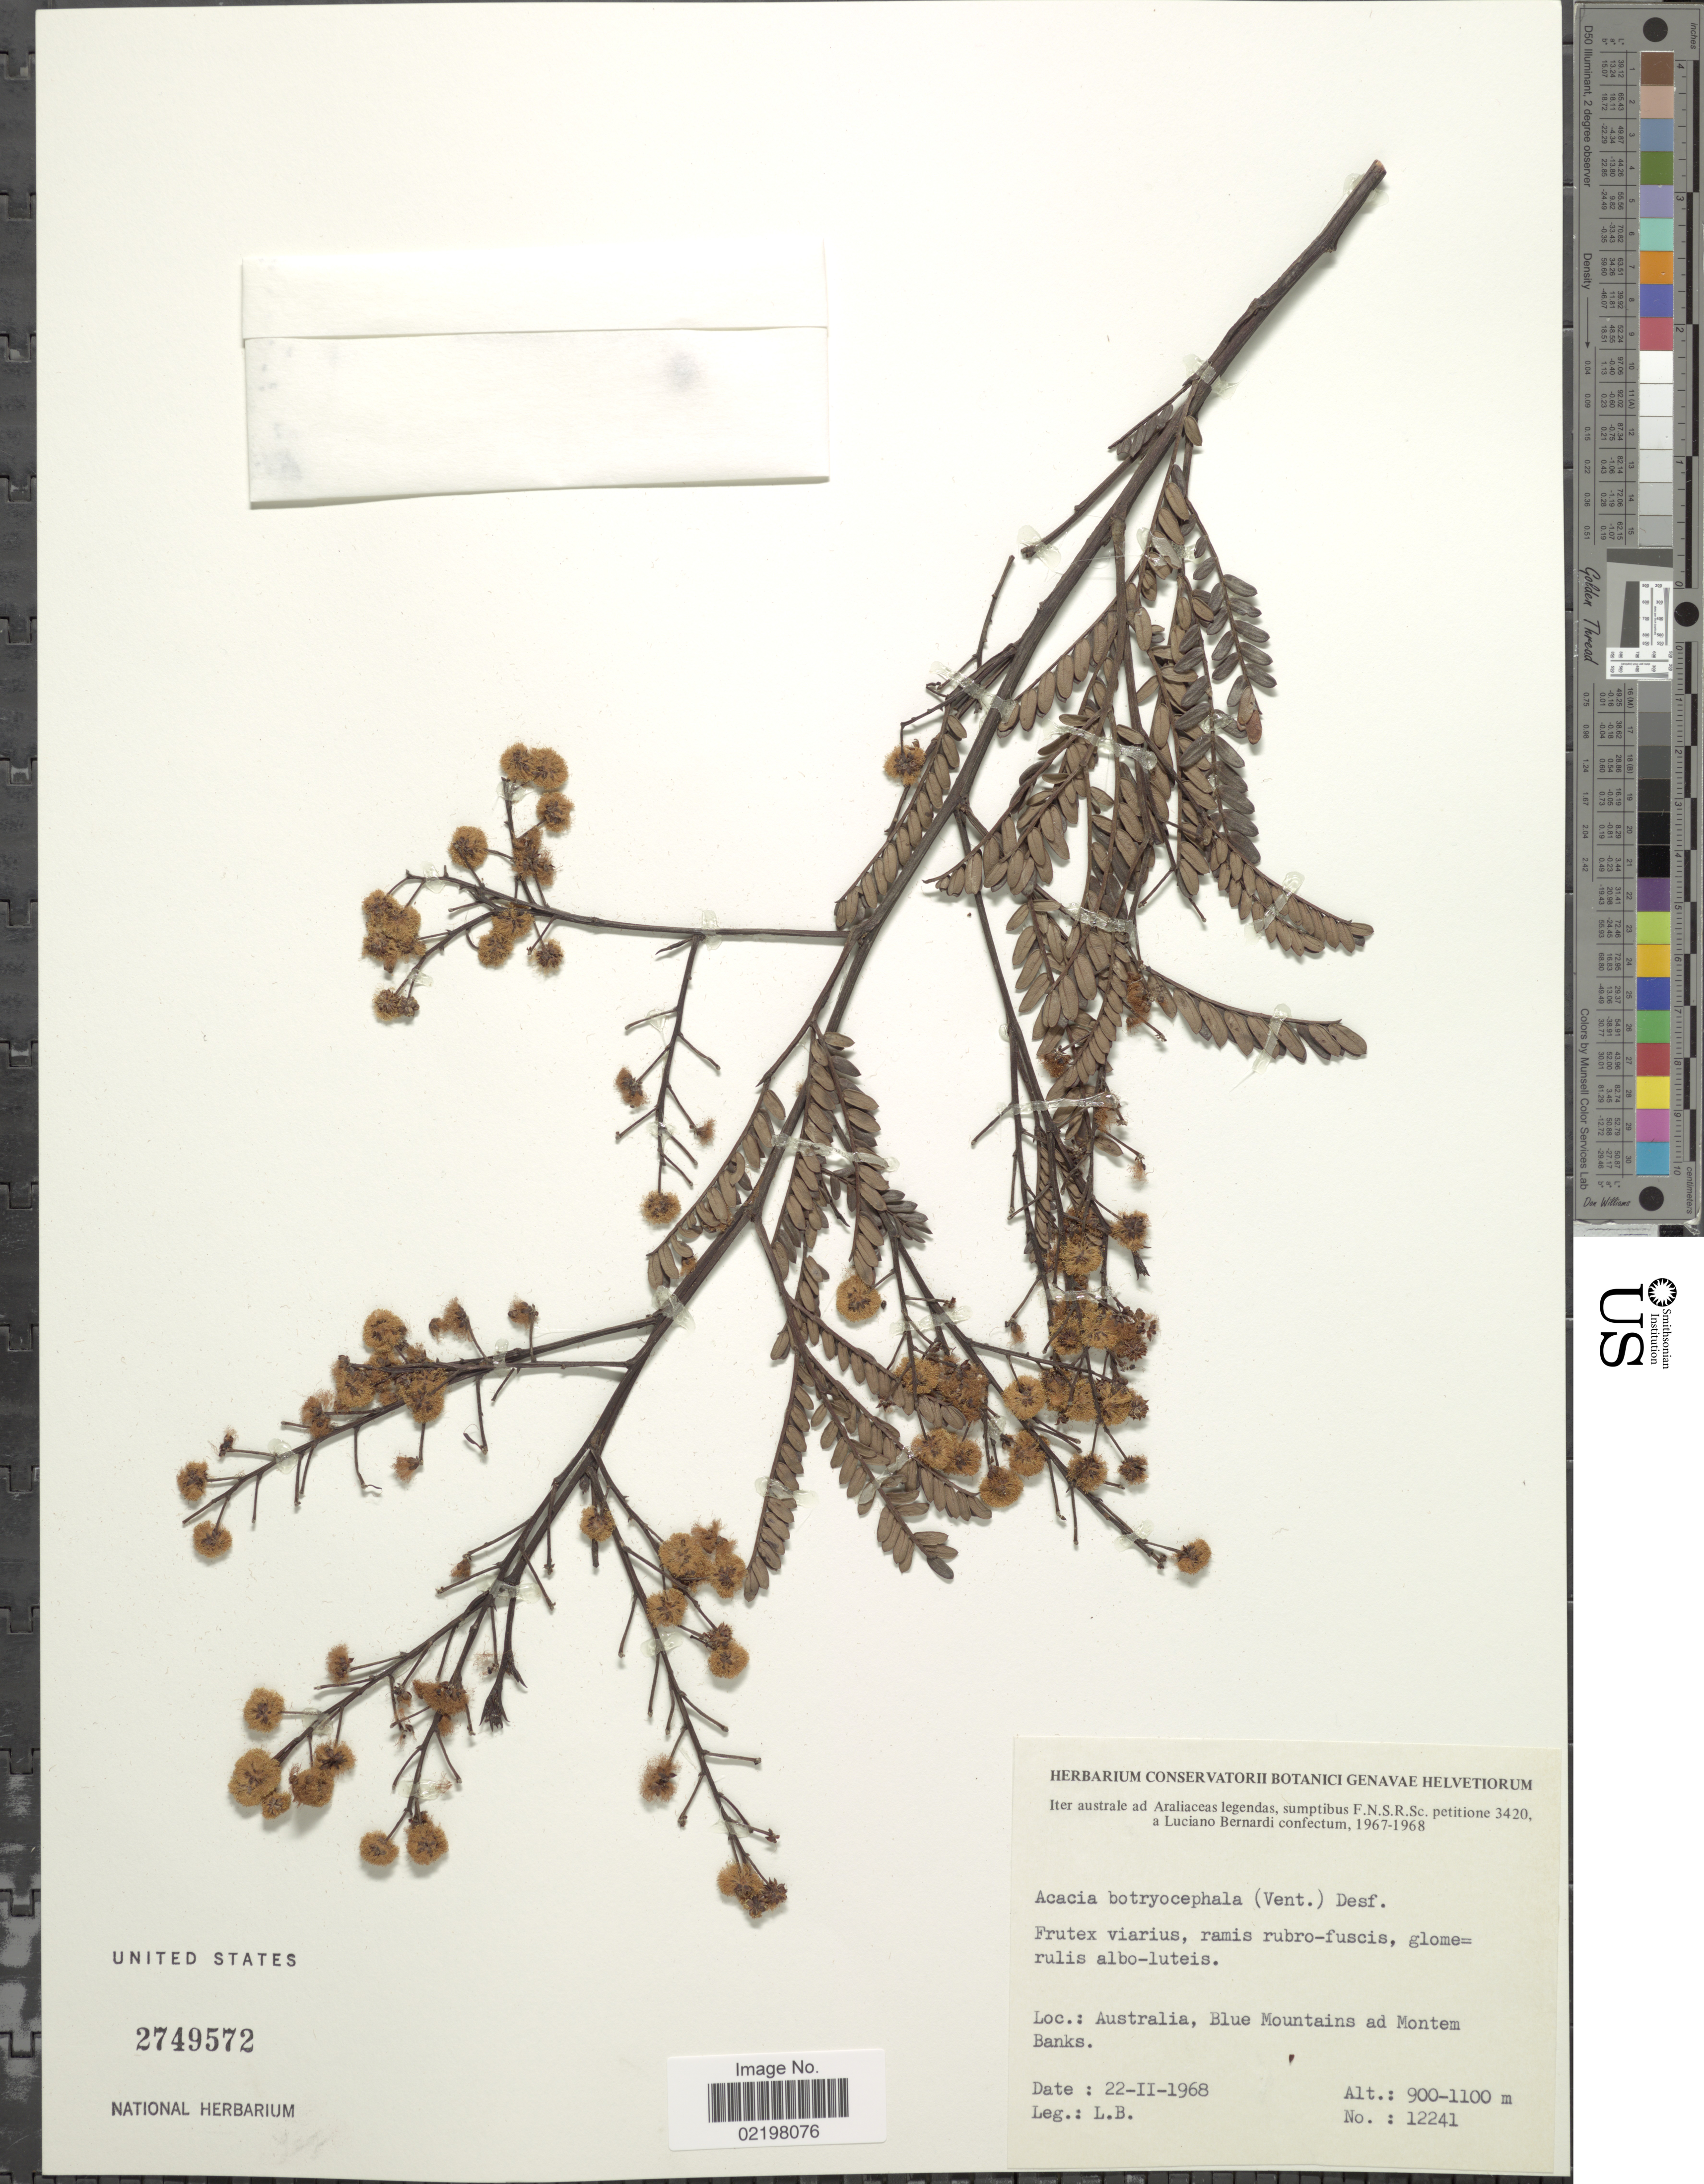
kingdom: Plantae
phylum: Tracheophyta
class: Magnoliopsida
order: Fabales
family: Fabaceae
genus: Acacia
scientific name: Acacia botryocephala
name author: (Vent.) Desf.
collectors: L. Bernardi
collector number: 12241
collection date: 1968-02-22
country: Australia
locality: Australia, Blue Mountains ad Montem Banks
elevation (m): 900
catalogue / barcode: US 2749572